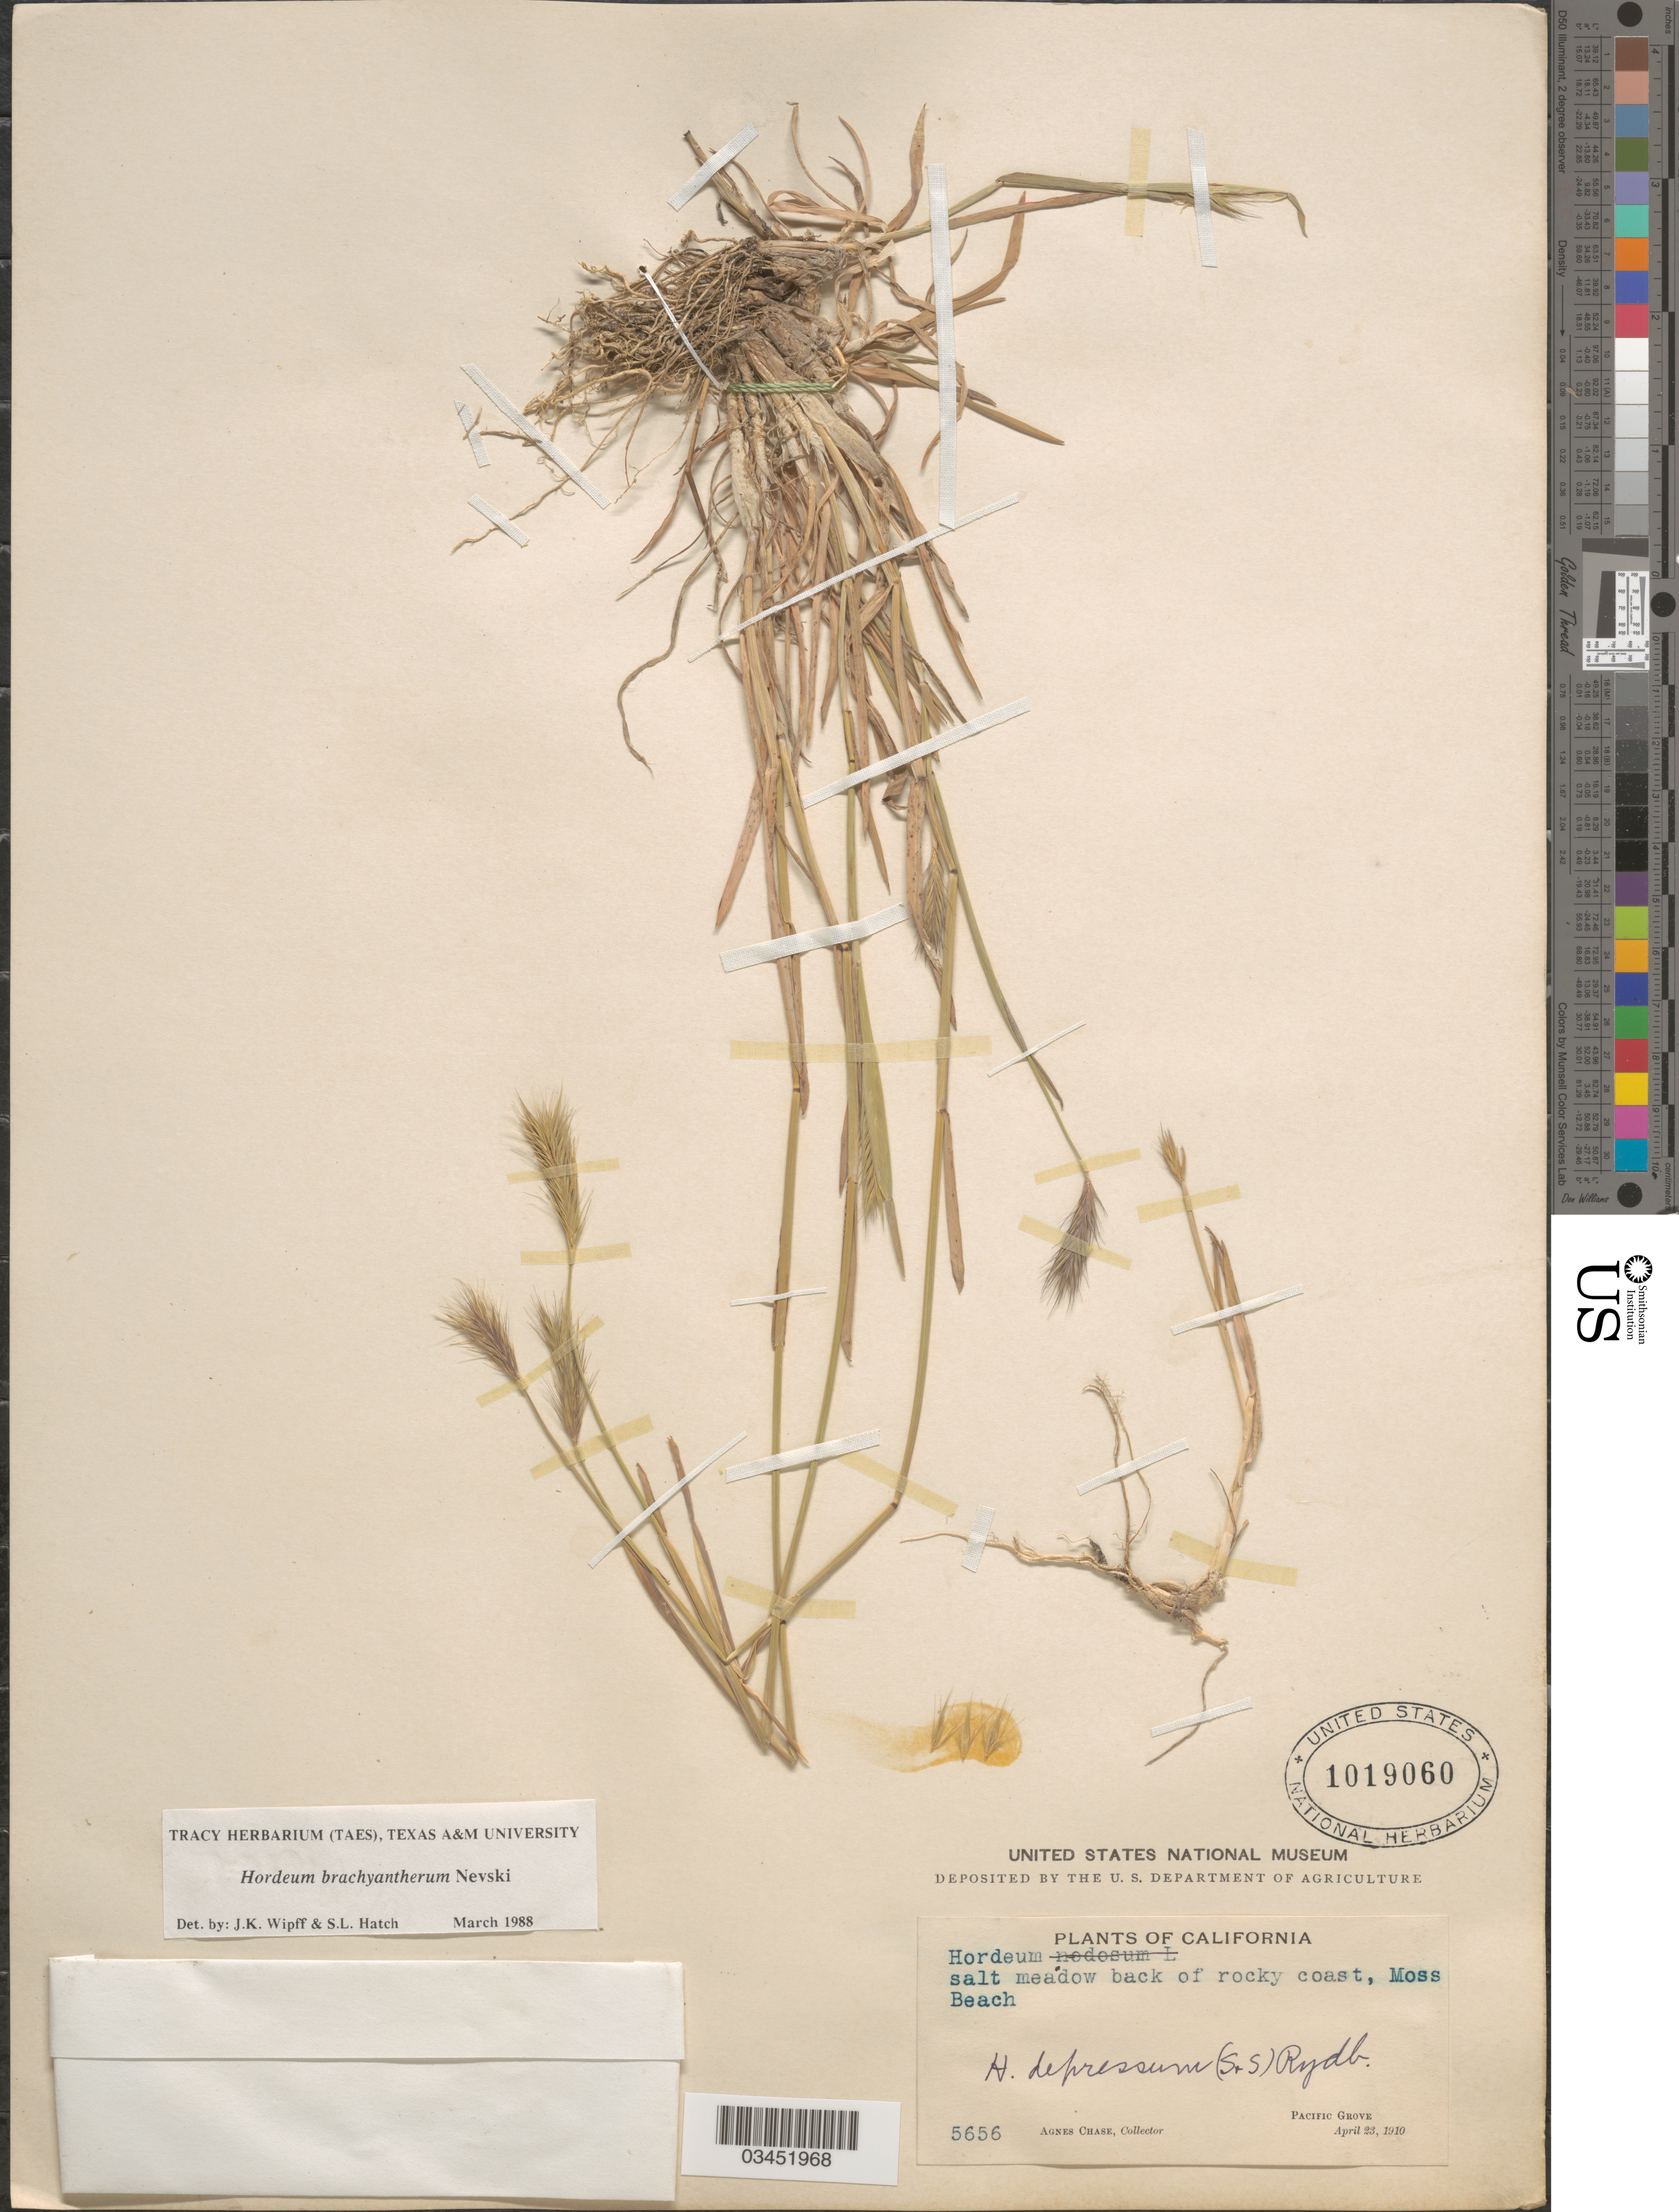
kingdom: Plantae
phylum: Tracheophyta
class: Liliopsida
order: Poales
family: Poaceae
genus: Hordeum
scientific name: Hordeum brachyantherum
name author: Nevski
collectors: A. Chase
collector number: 5656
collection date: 1910-04-23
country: United States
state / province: California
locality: Salt meadow back of rocky coast, Moss Beach. Pacific Grove.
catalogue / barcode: US 1019060